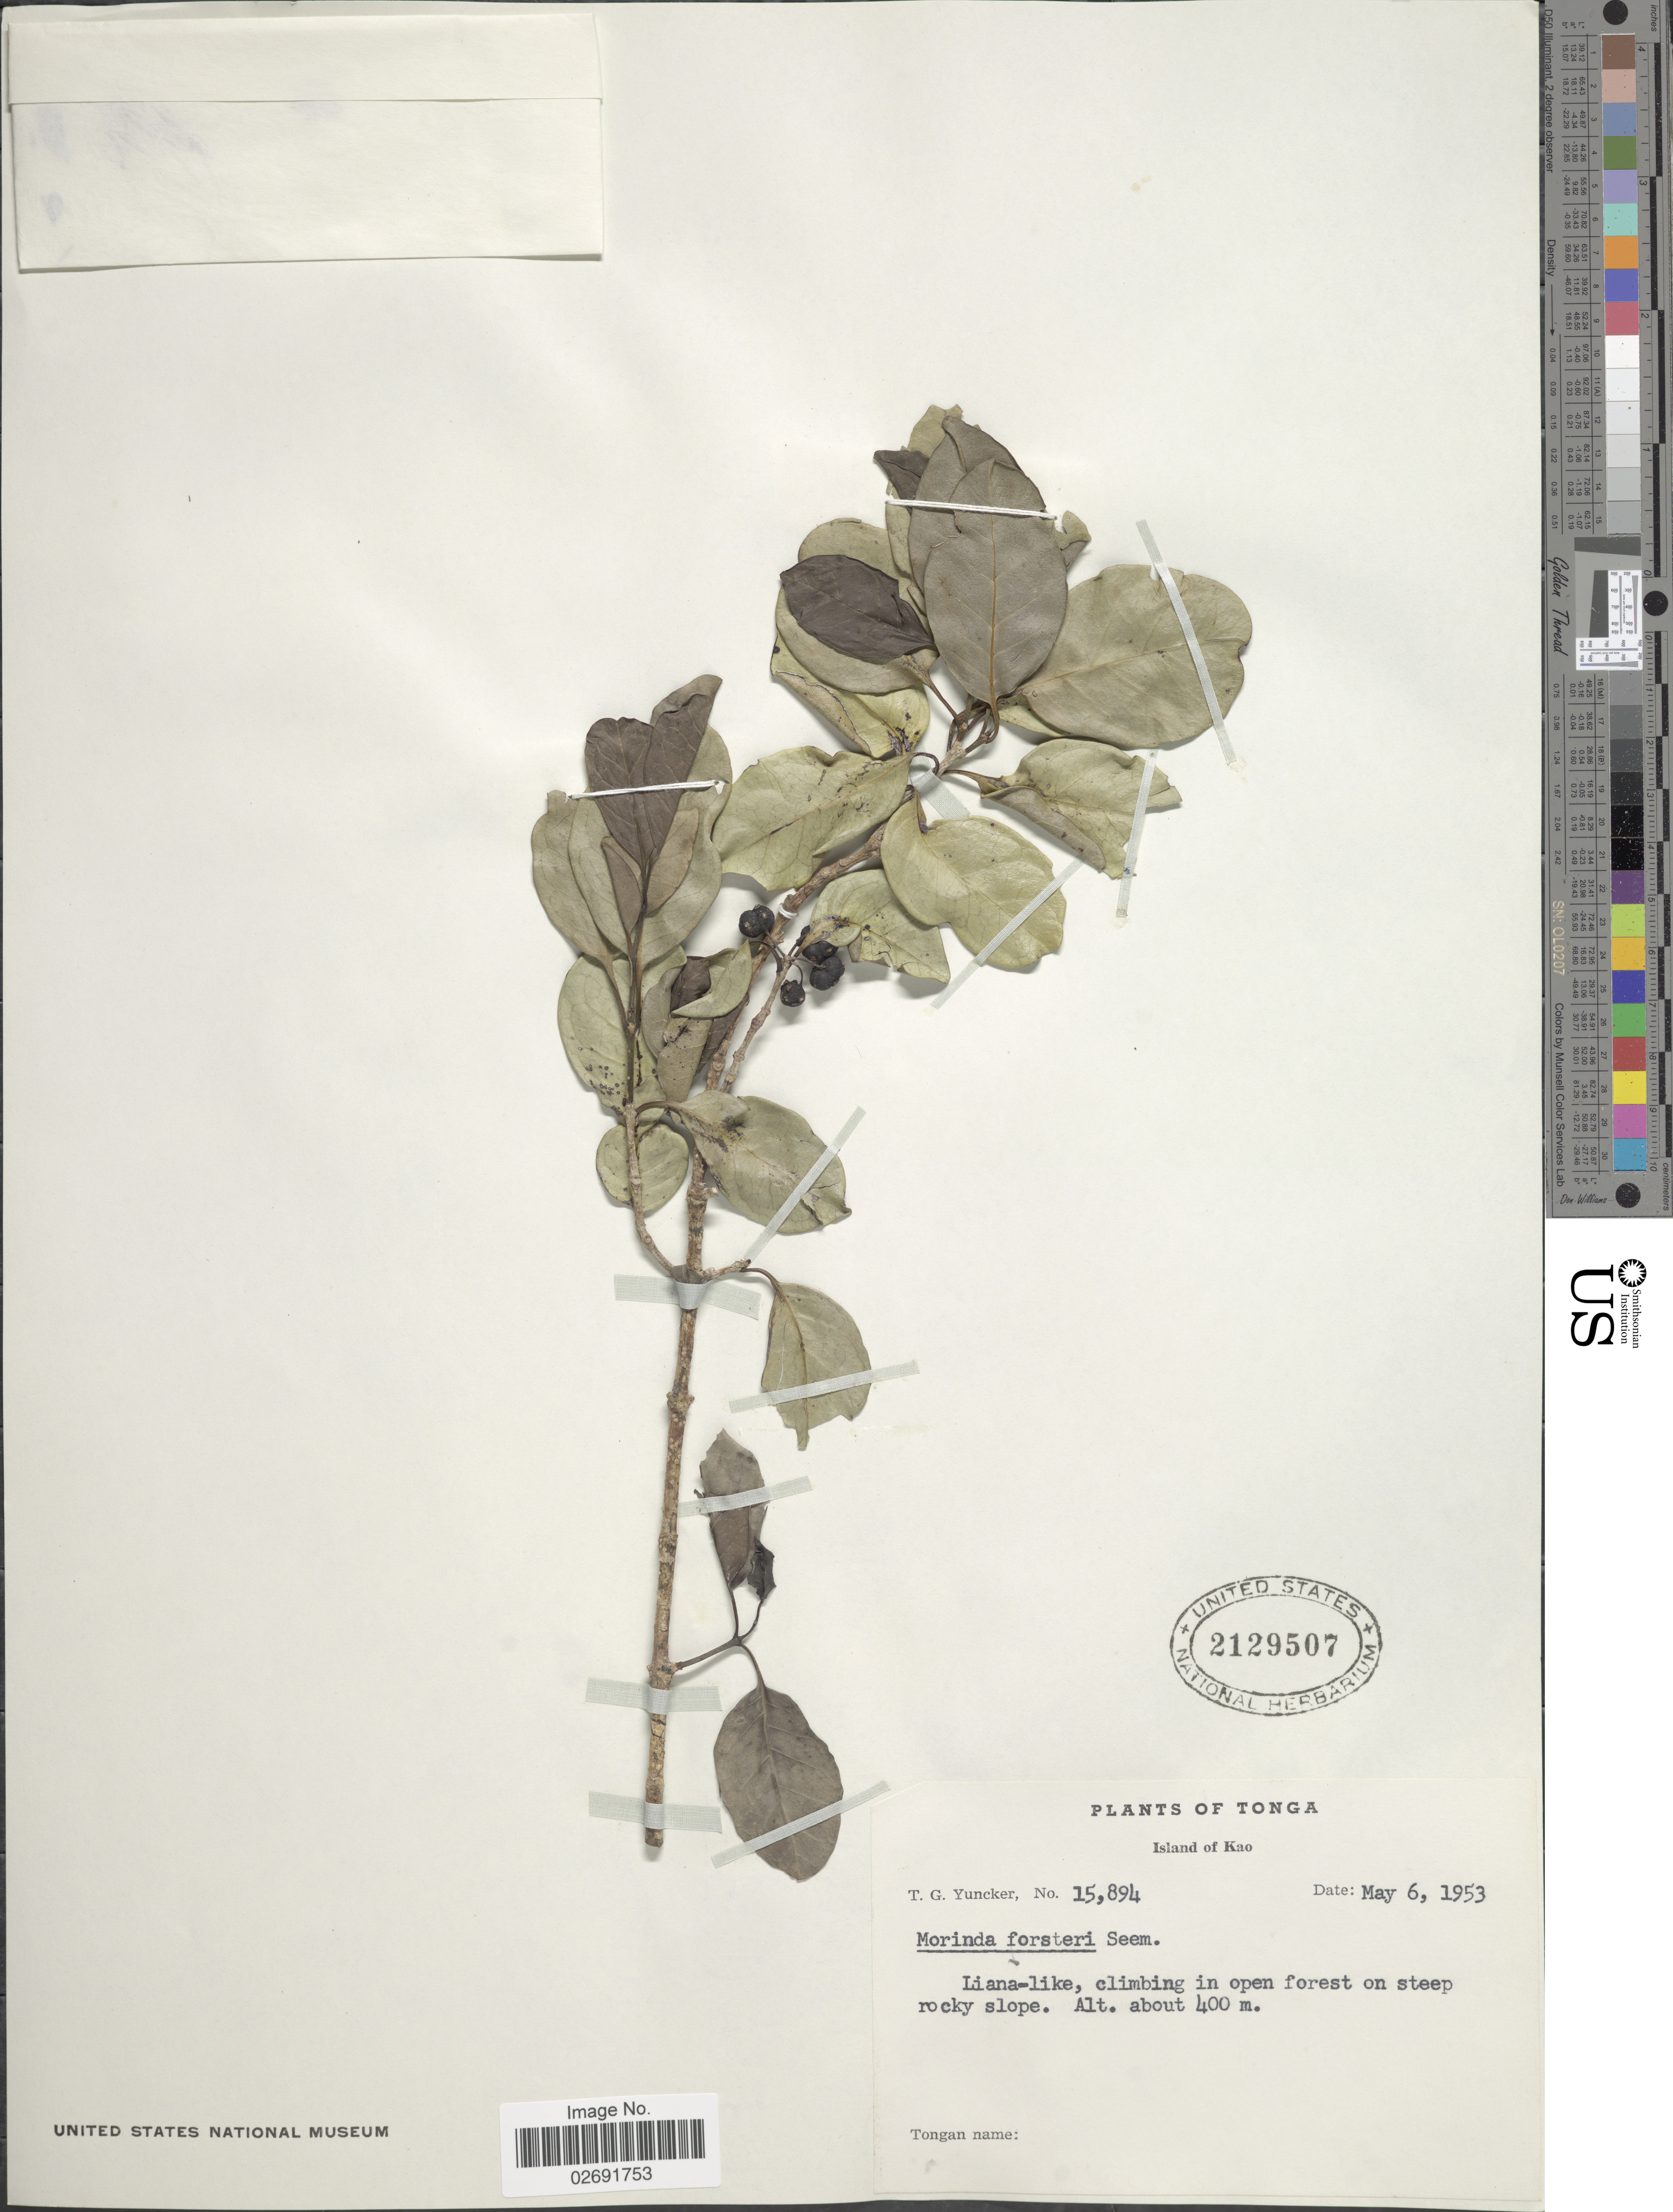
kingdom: Plantae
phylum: Tracheophyta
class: Magnoliopsida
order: Gentianales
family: Rubiaceae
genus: Gynochthodes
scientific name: Gynochthodes umbellata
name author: (L.) Razafim. & B. Bremer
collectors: T. G. Yuncker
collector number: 15894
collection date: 1953-05-06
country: Tonga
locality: Island of Kao.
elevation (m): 400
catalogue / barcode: US 2129507